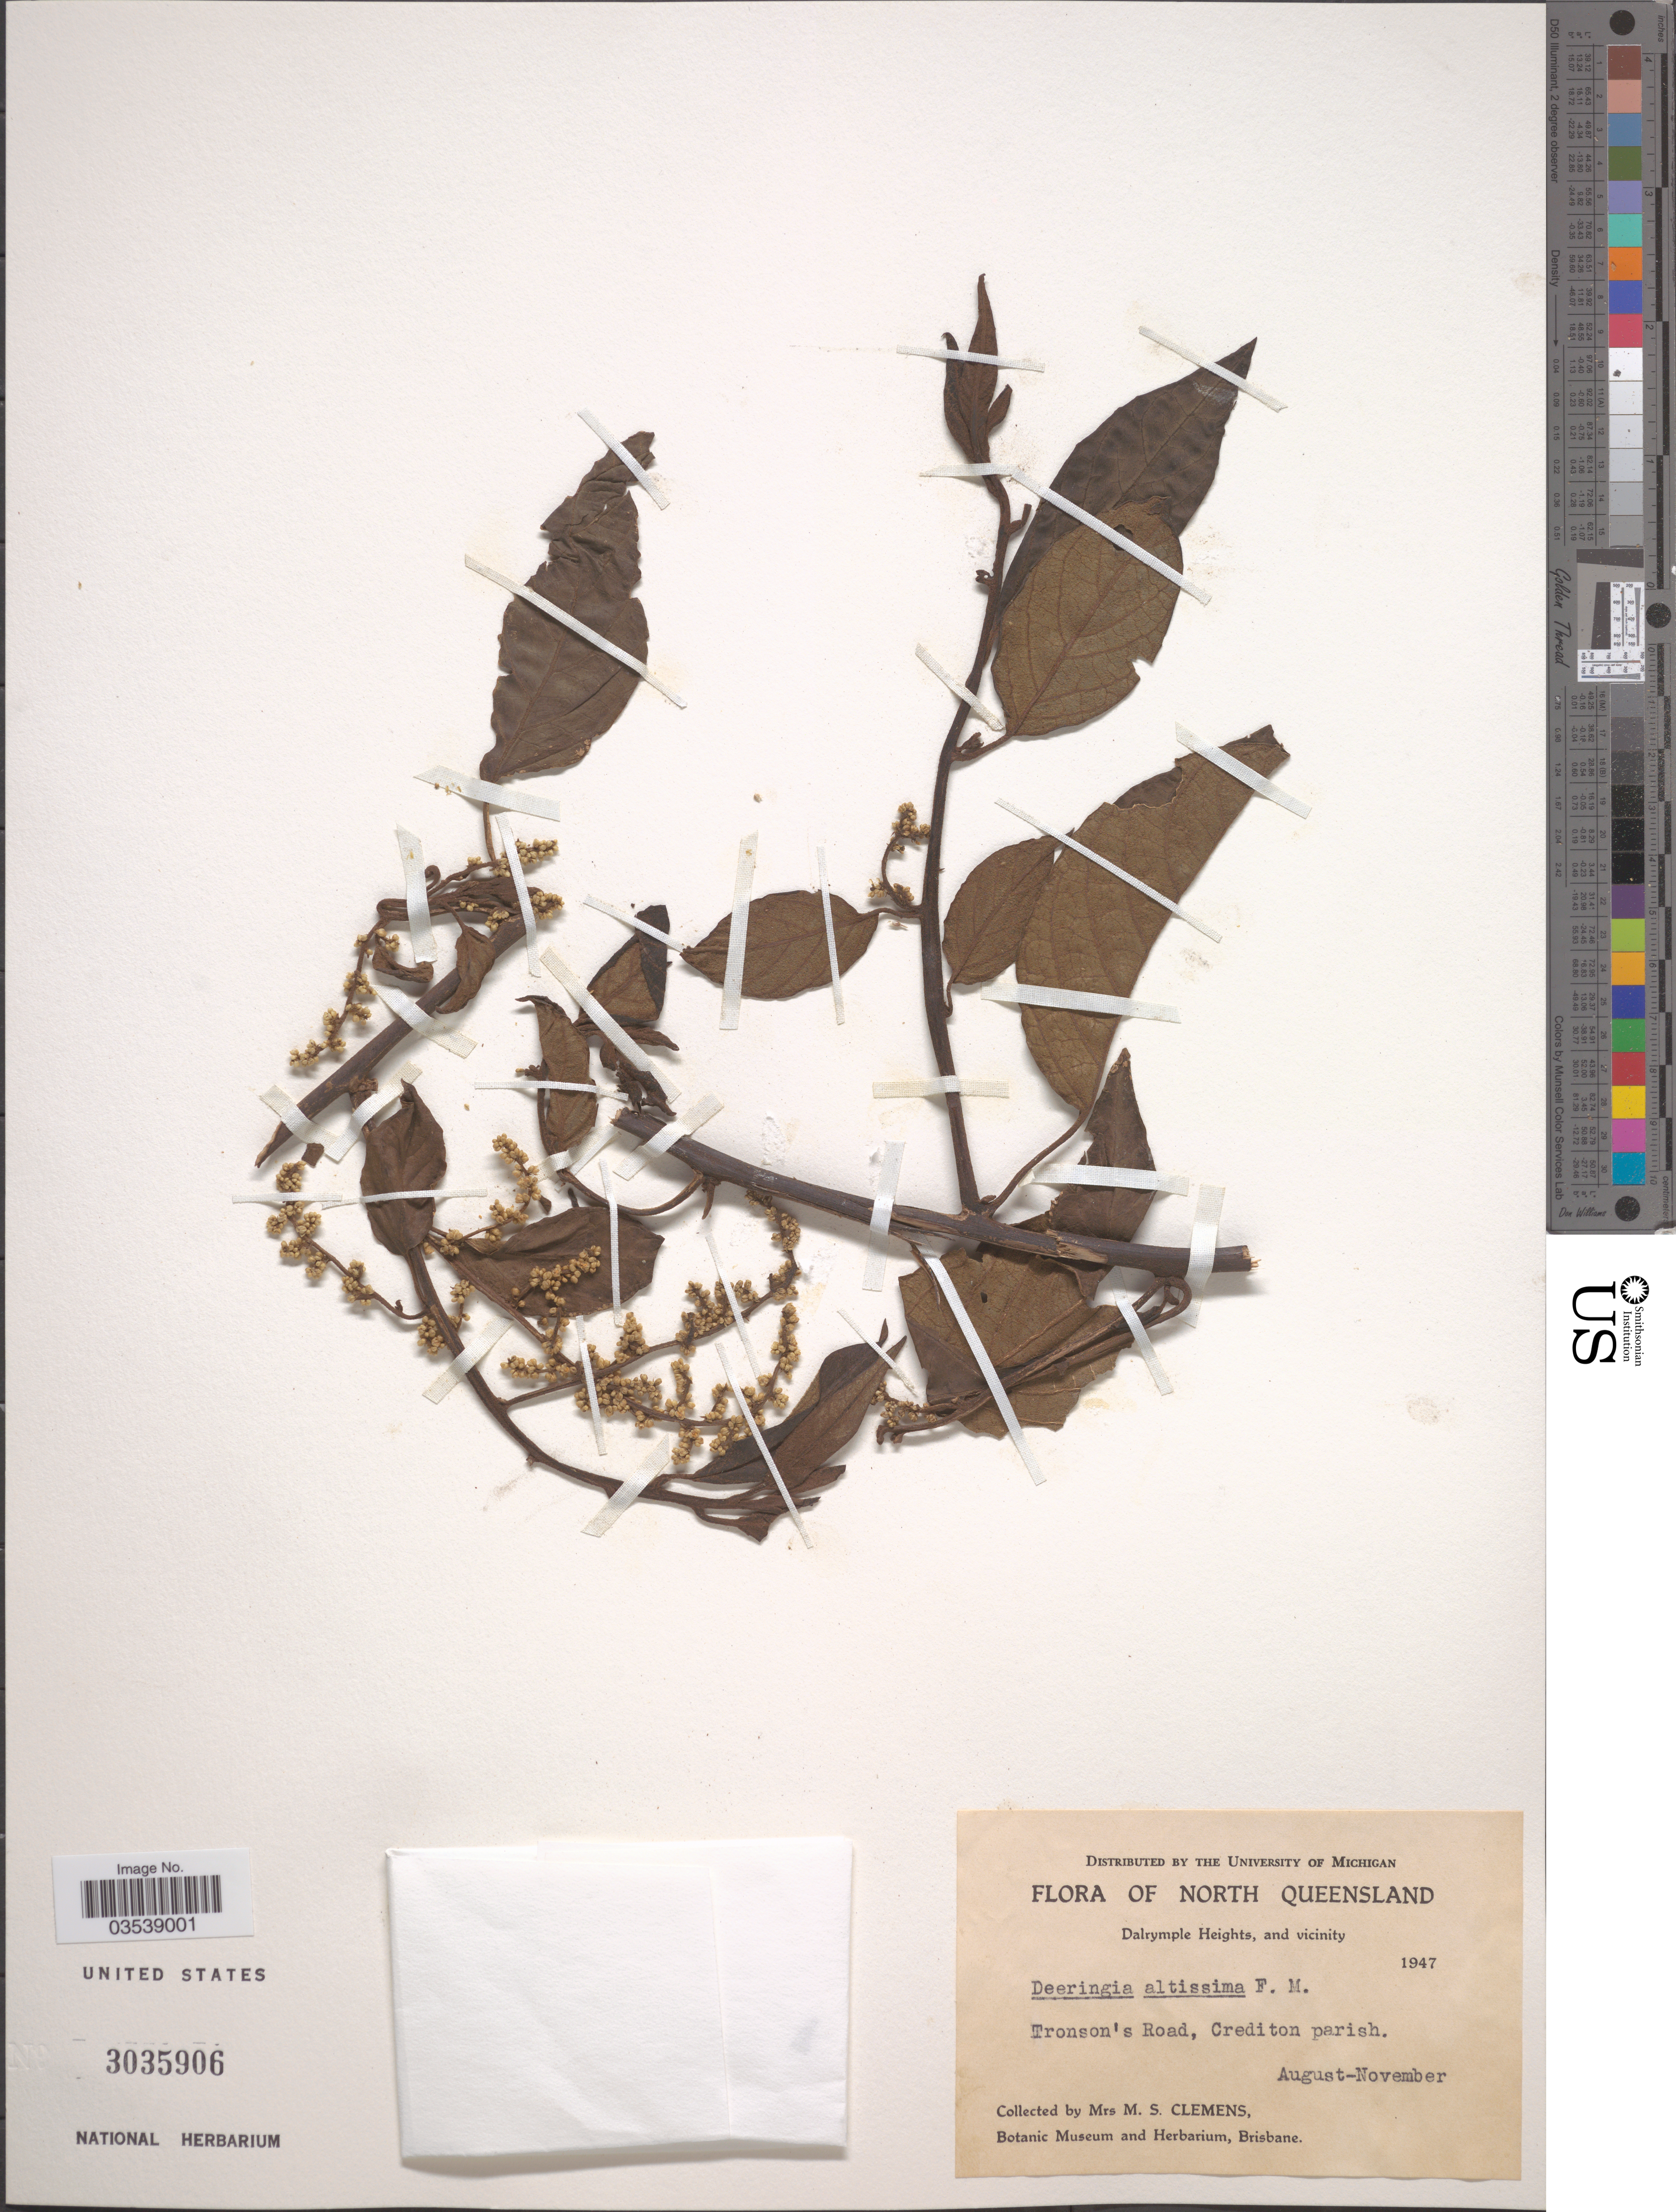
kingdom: Plantae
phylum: Tracheophyta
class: Magnoliopsida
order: Caryophyllales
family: Amaranthaceae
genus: Deeringia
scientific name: Deeringia altissima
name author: F. Muell.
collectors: M. S. Clemens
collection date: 1947-08/1947-11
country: Australia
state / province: Queensland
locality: North Queensland. Dalrymple Heights, and vicinity. Tronson's Road, Crediton parish.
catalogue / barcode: US 3035906